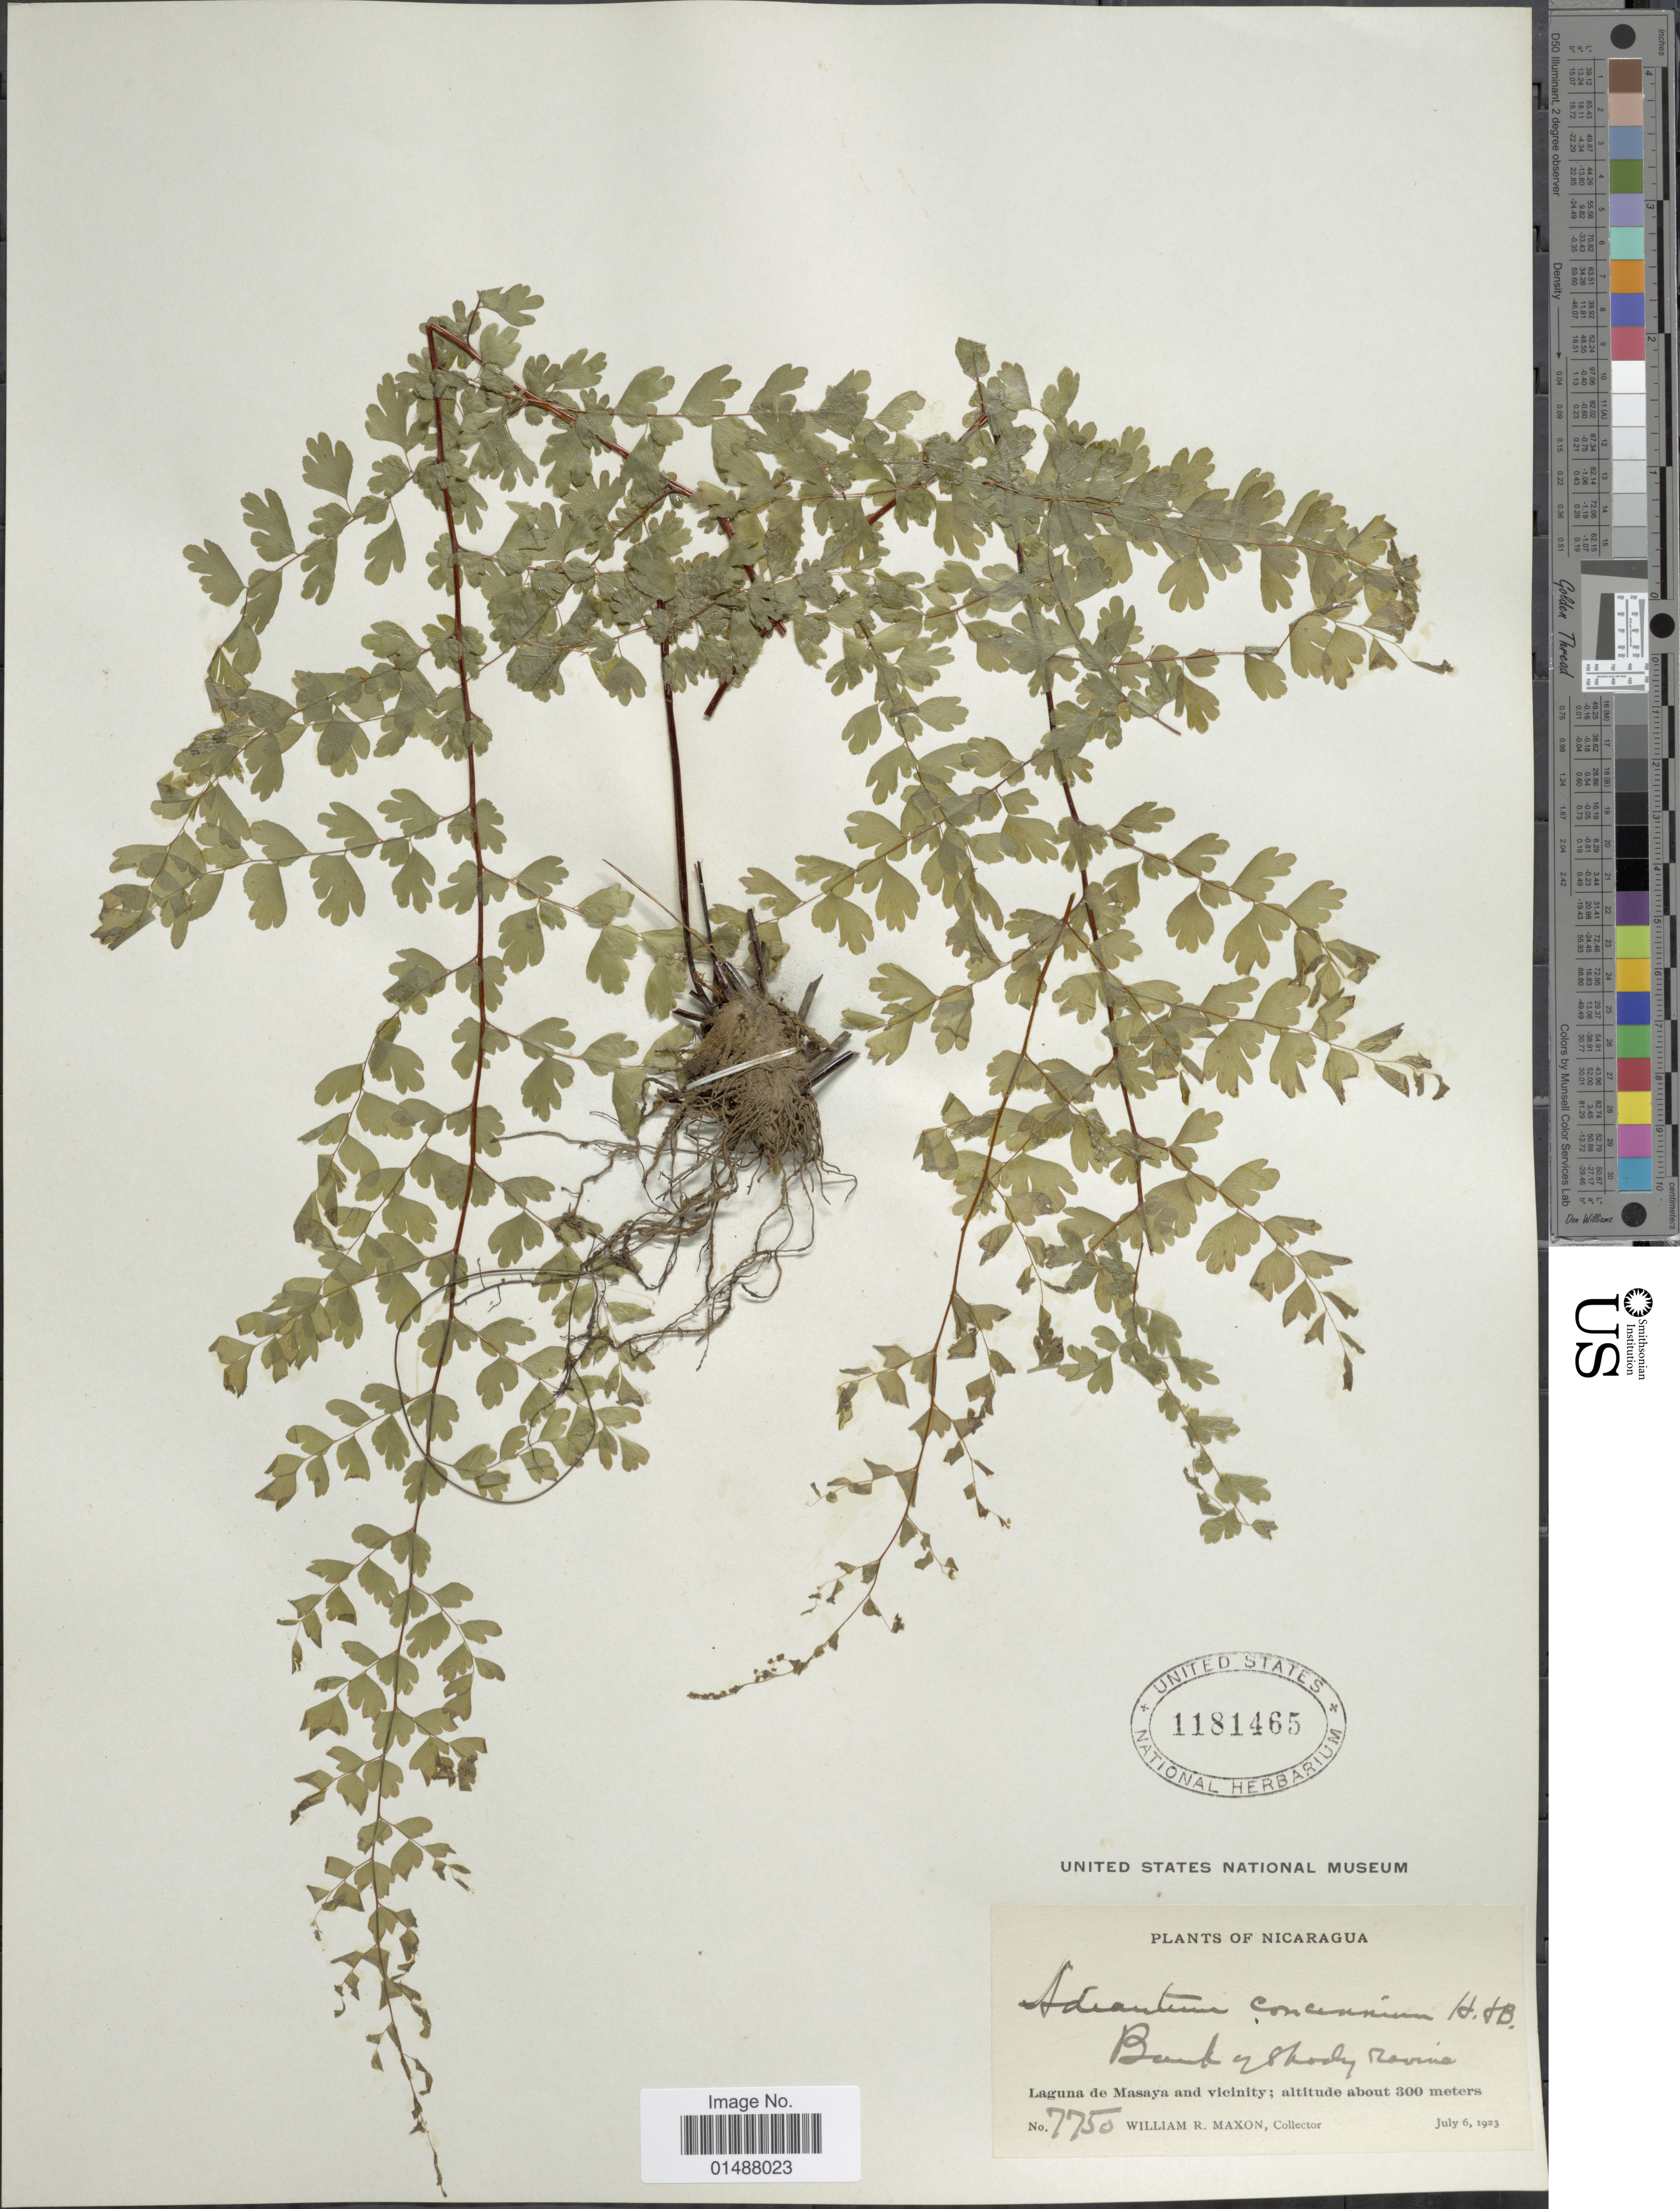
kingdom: Plantae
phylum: Tracheophyta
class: Polypodiopsida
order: Polypodiales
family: Pteridaceae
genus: Adiantum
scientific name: Adiantum concinnum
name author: Humb. & Bonpl. ex Willd.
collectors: W. R. Maxon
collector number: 7750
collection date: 1923-07-06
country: Nicaragua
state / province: Masaya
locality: Laguna de Masaya and vicinity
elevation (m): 300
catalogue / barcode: US 1181465